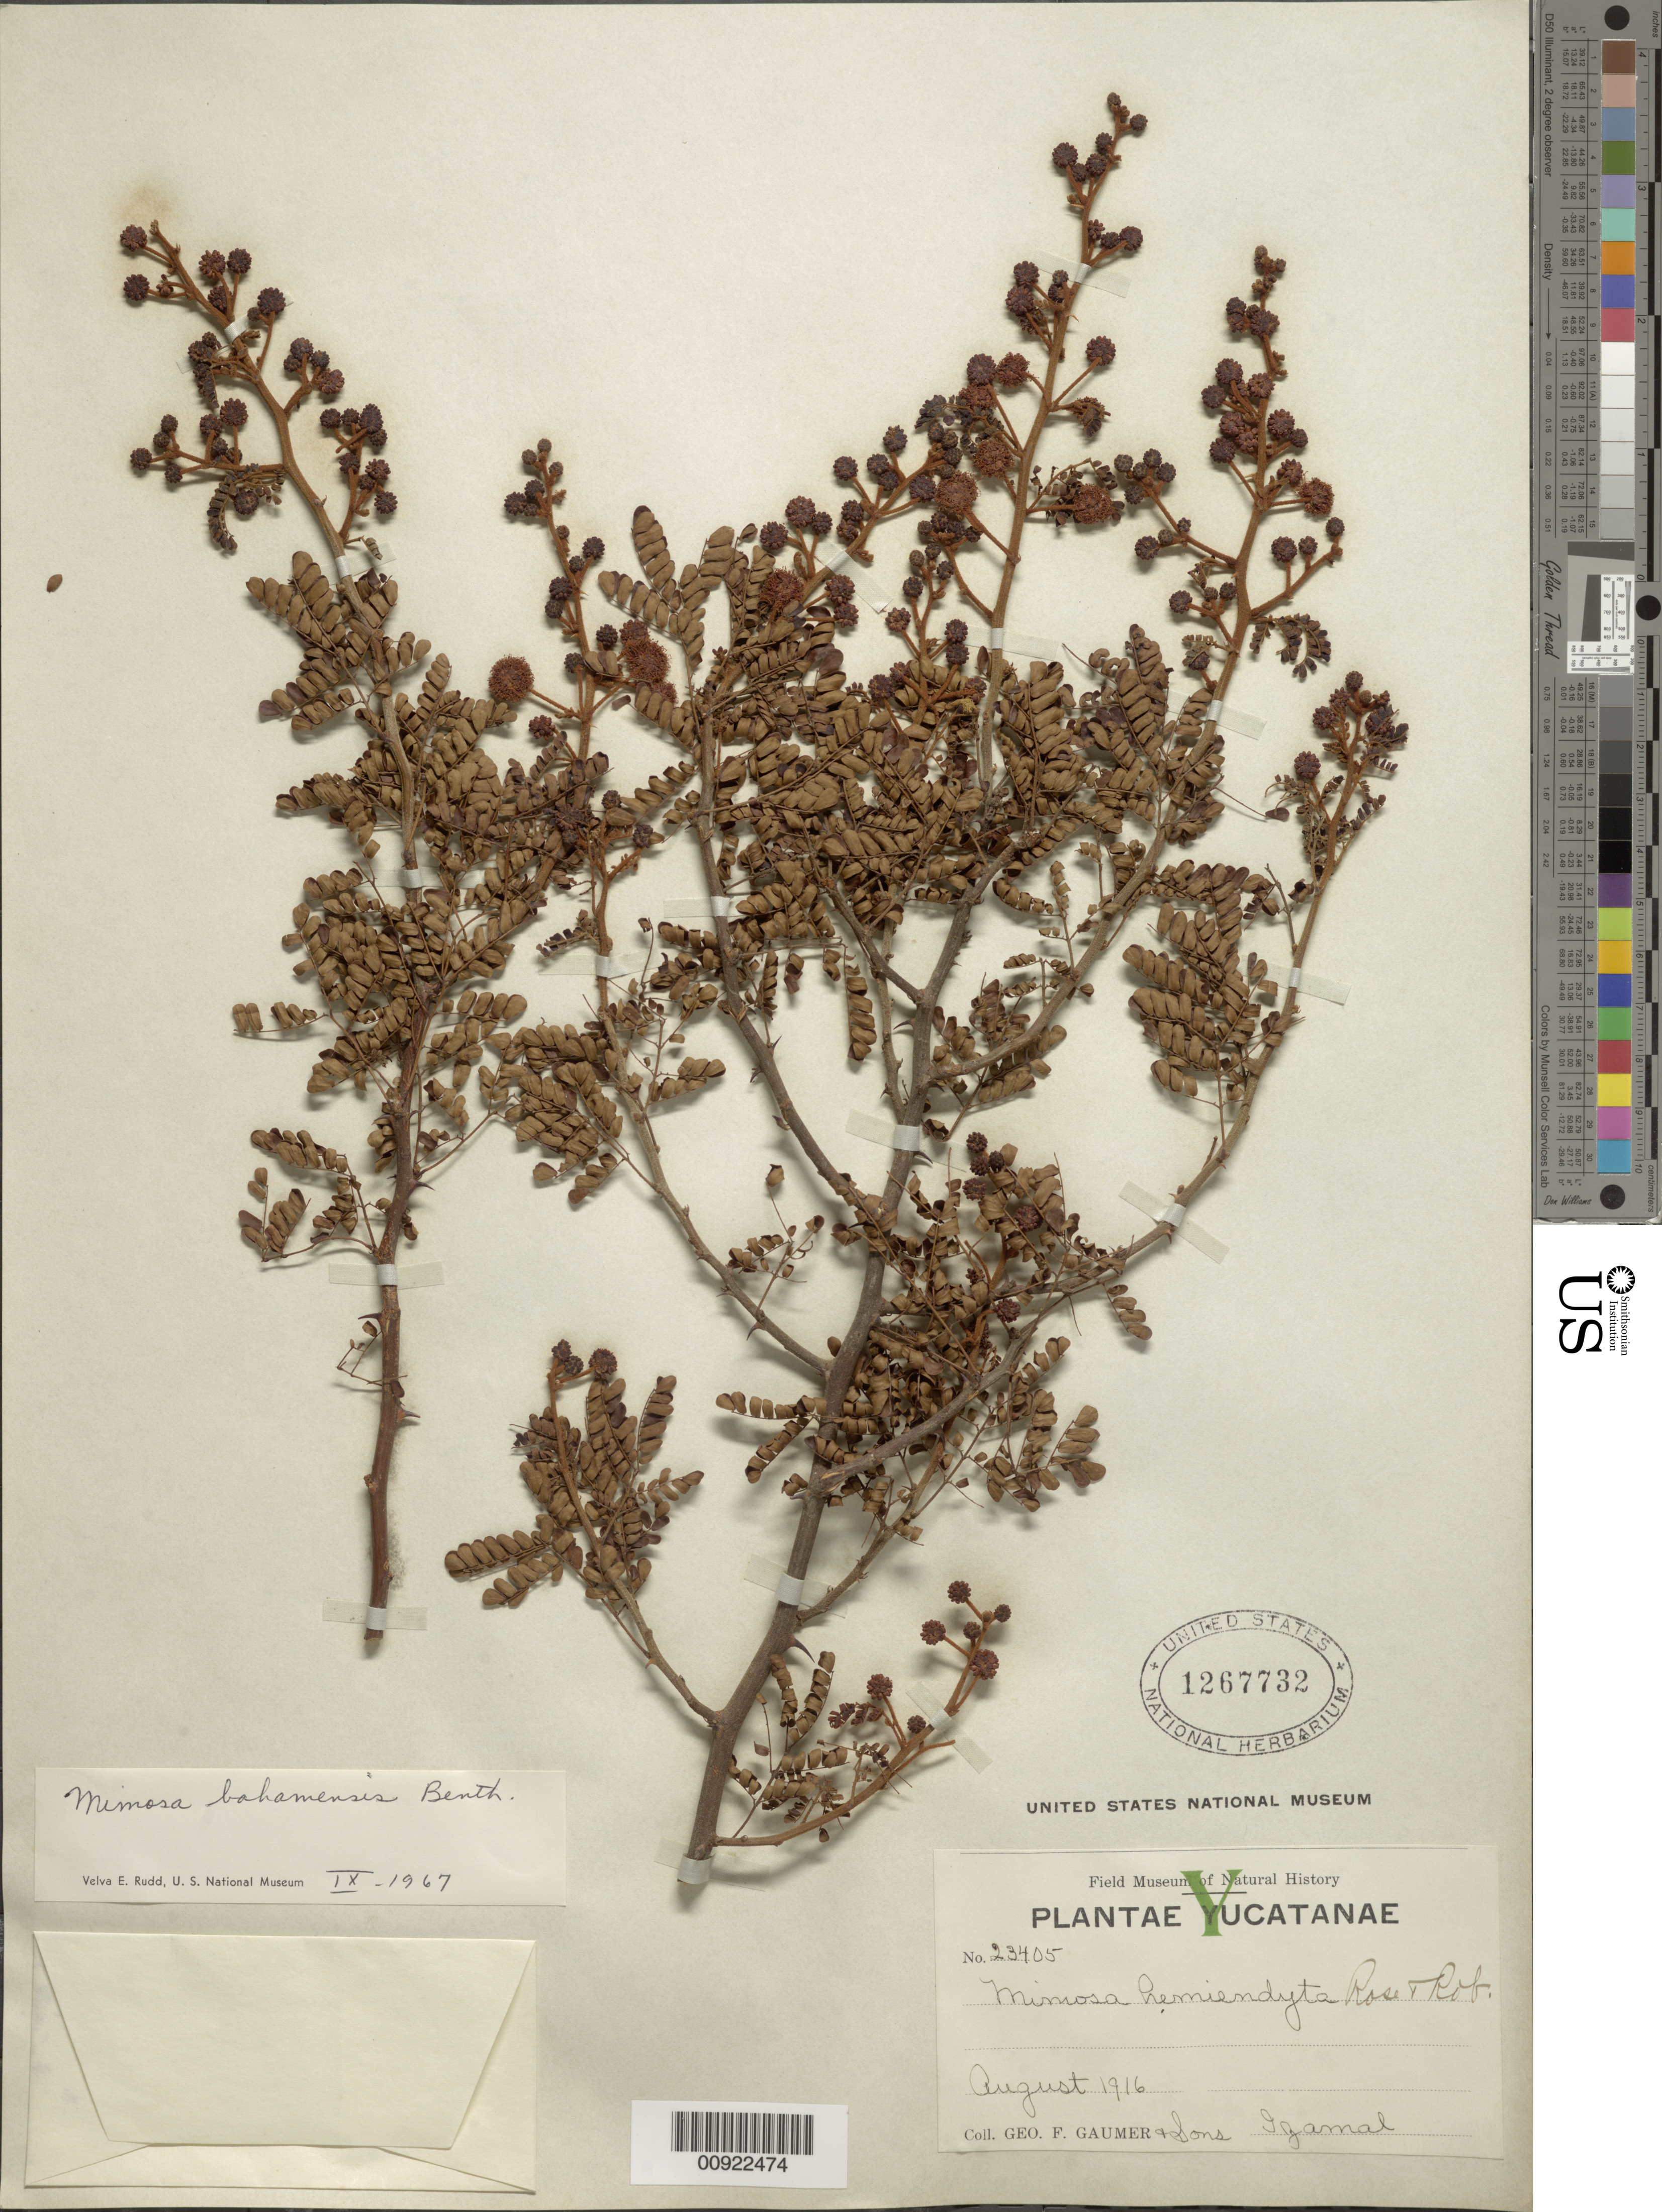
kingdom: Plantae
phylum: Tracheophyta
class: Magnoliopsida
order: Fabales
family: Fabaceae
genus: Mimosa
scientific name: Mimosa bahamensis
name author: Benth.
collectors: G. F. Gaumer & et al.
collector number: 23405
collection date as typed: Aug 1916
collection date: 1916-08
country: Mexico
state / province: Yucatán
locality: Izamal.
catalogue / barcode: US 1267732